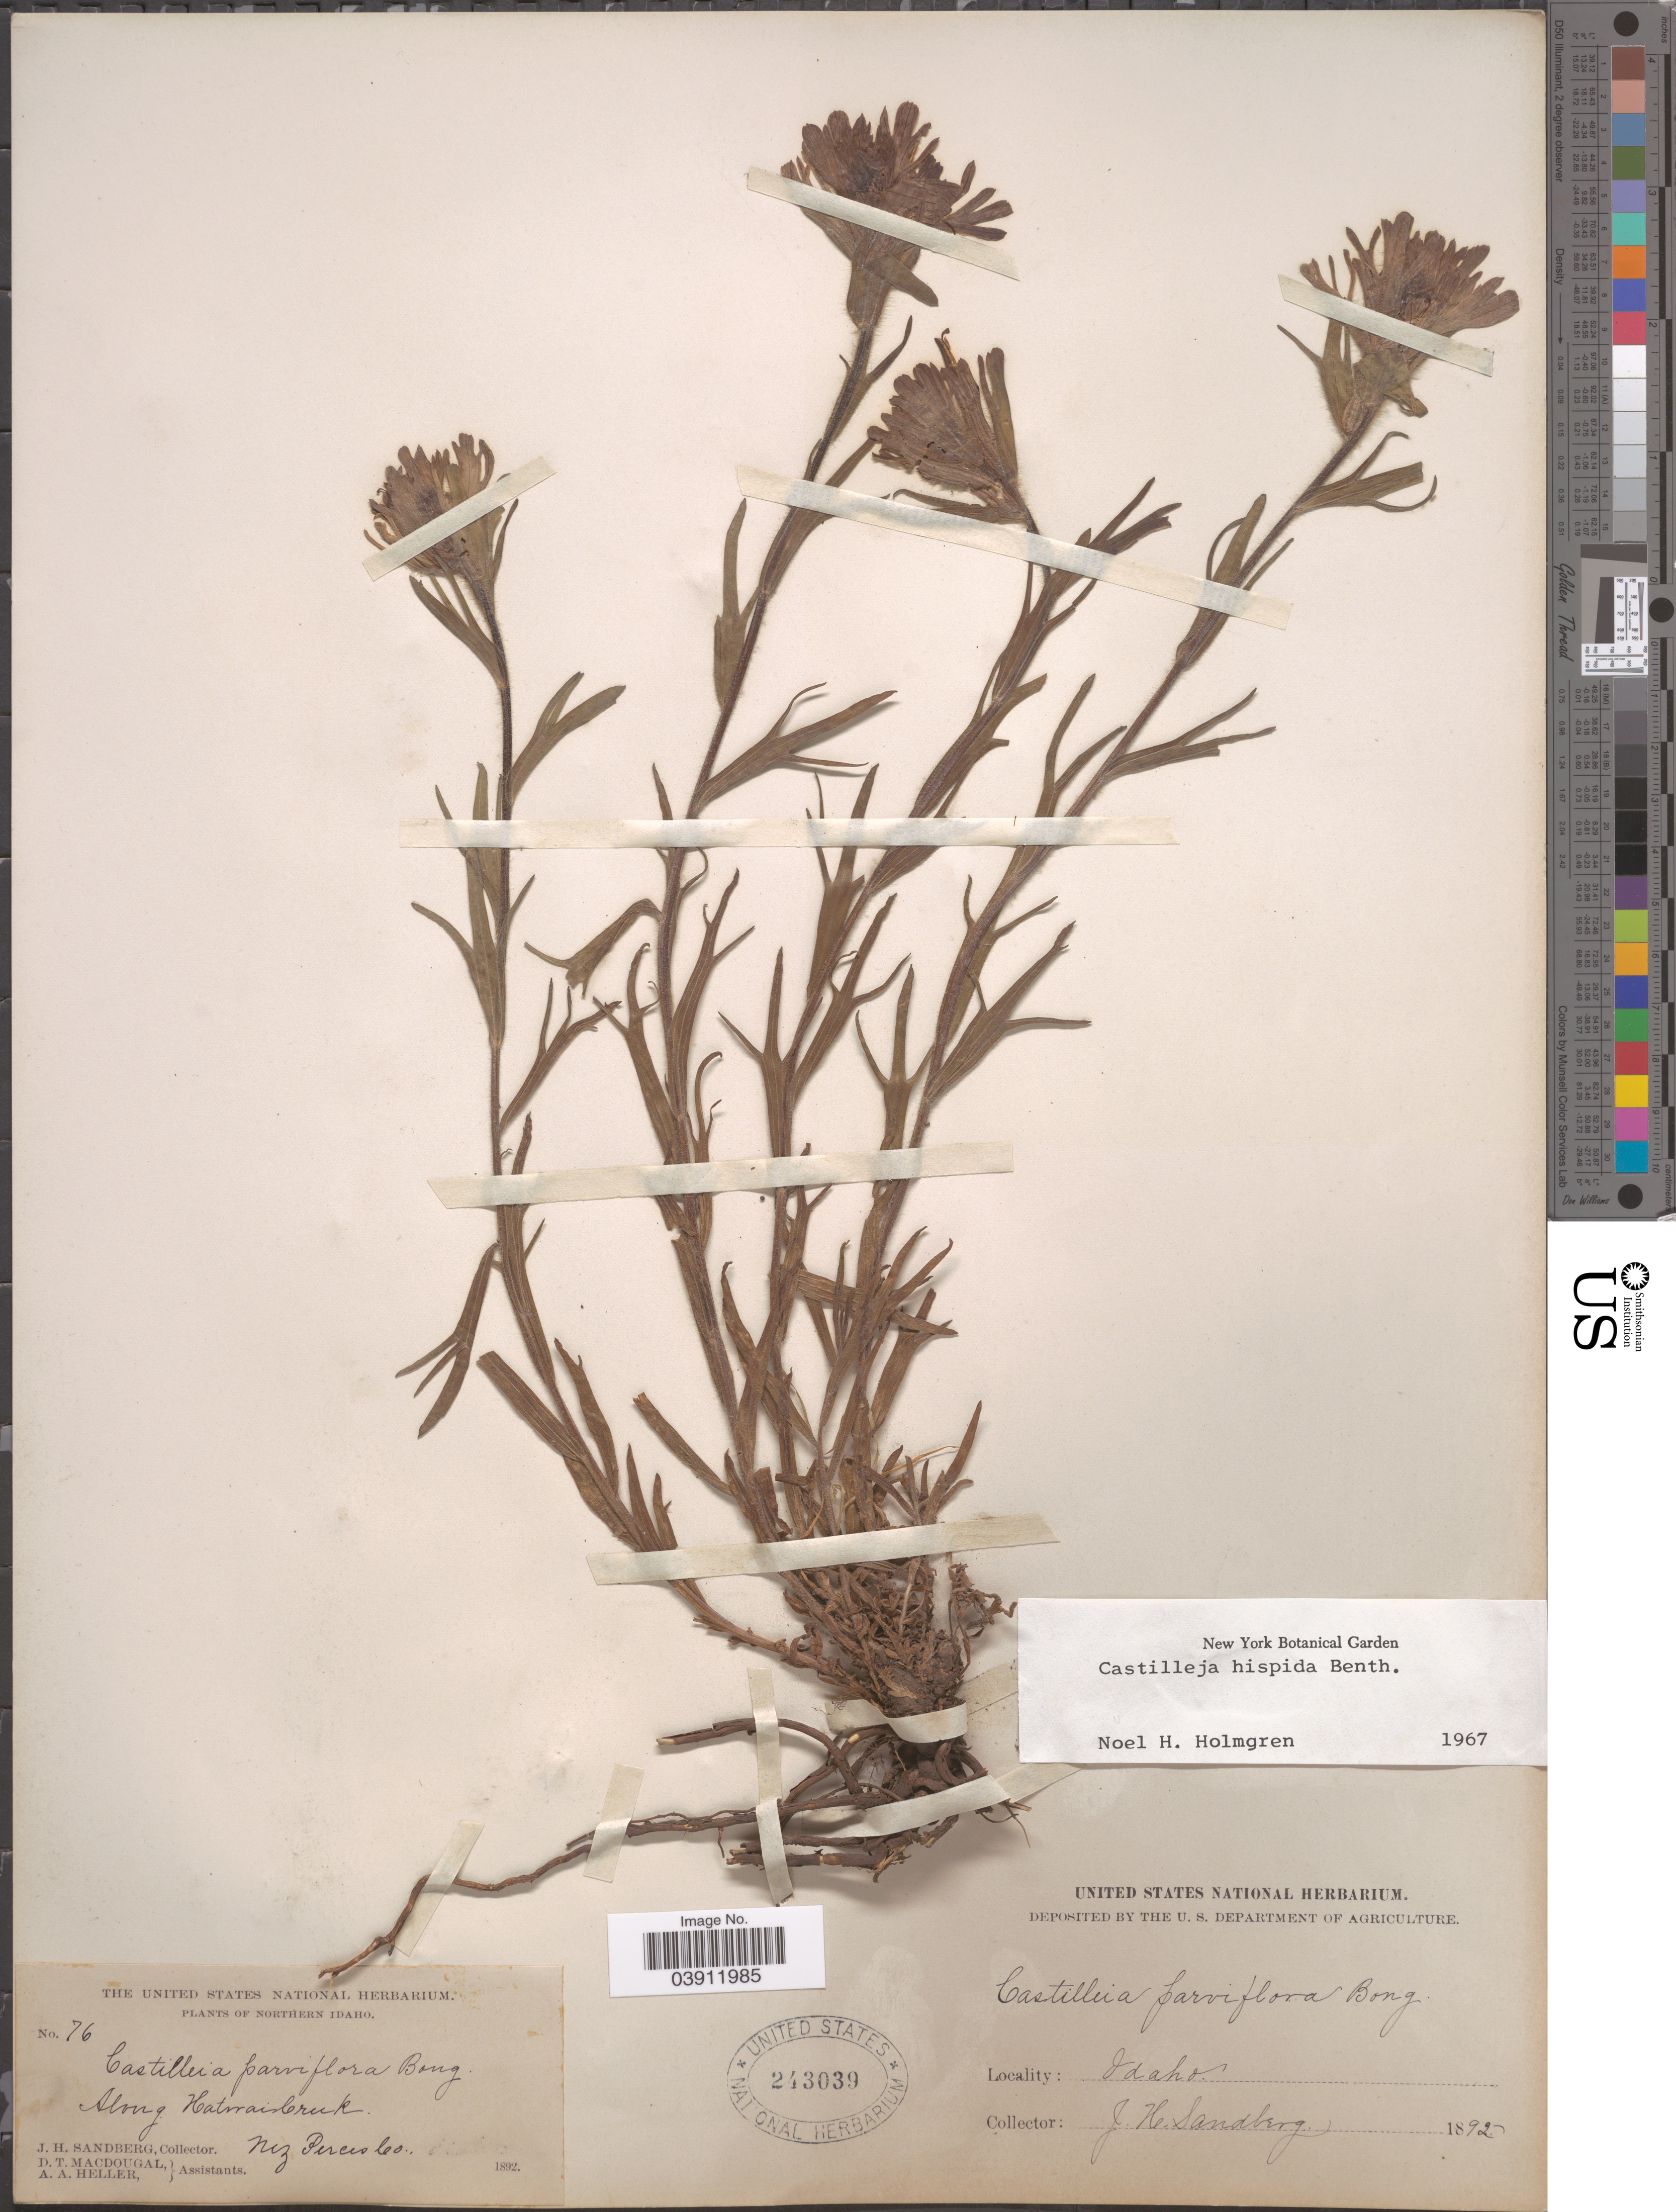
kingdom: Plantae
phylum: Tracheophyta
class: Magnoliopsida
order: Lamiales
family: Orobanchaceae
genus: Castilleja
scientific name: Castilleja hispida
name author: Benth. ex Hook.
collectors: J. H. Sandberg, D. T. MacDougal & A. A. Heller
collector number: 76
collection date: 1892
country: United States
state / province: Idaho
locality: Northern Idaho. Along Hatwaicreek. Nez Perces Co.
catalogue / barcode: US 243039